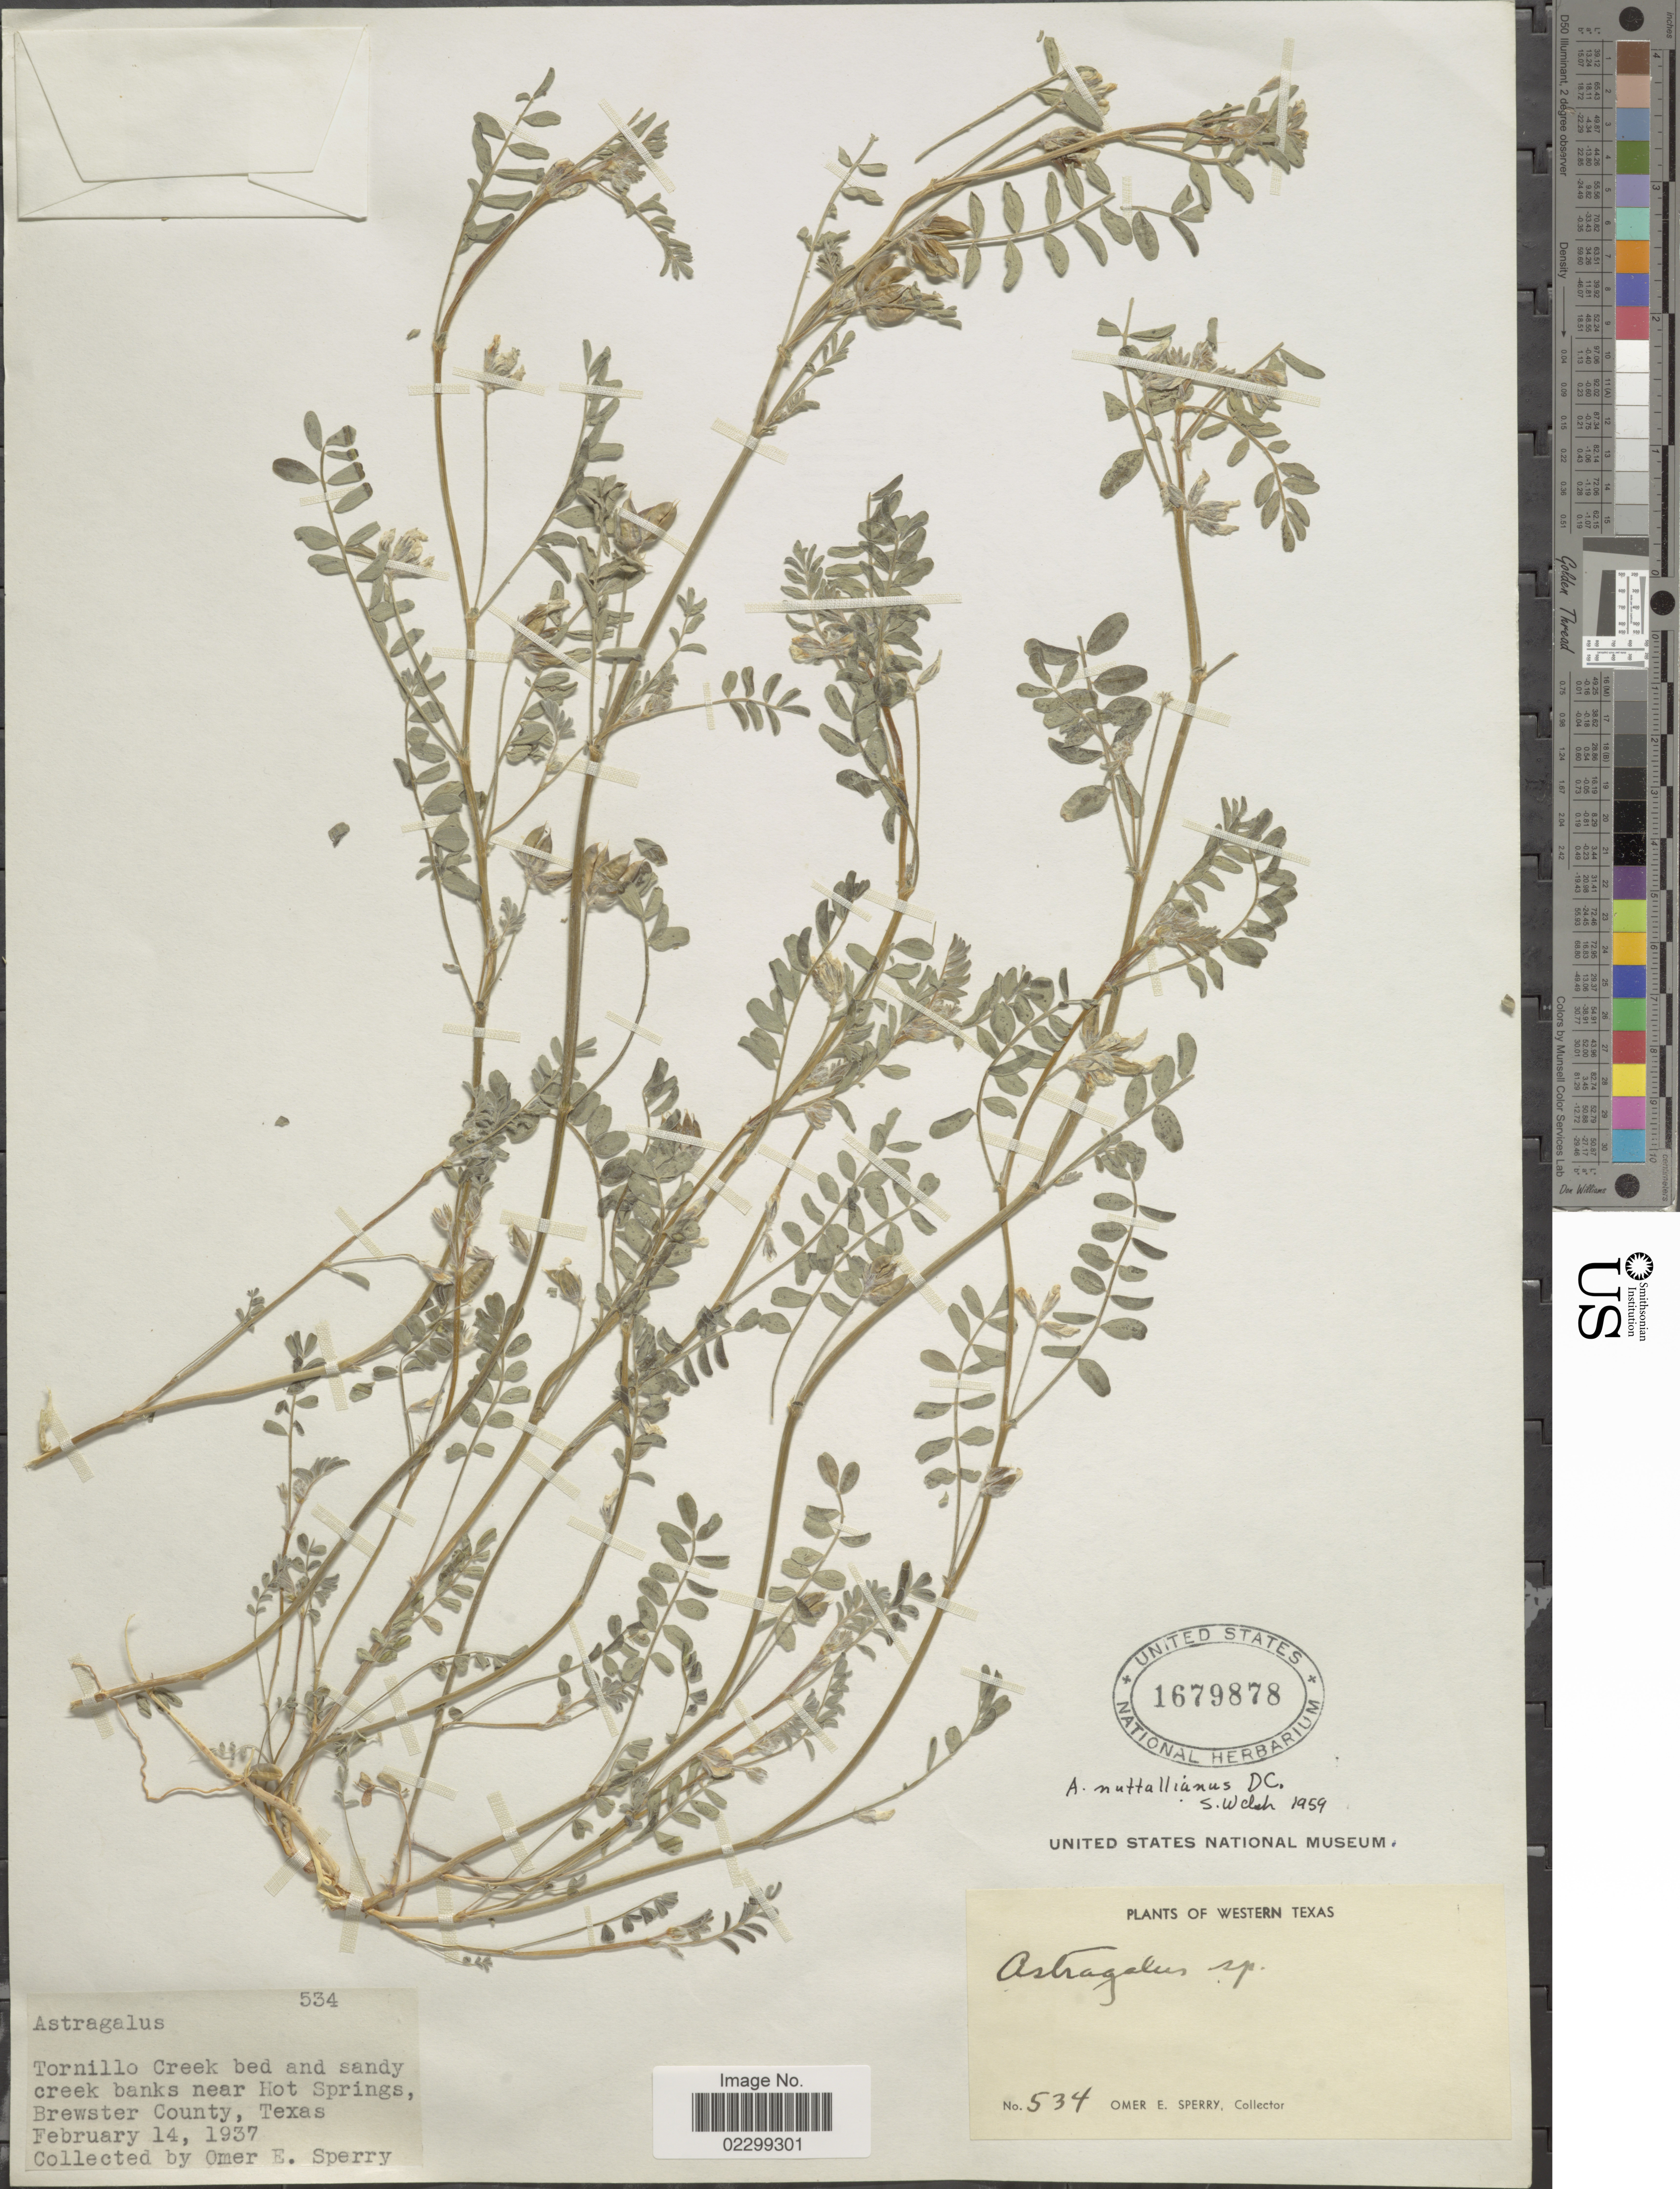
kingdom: Plantae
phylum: Tracheophyta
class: Magnoliopsida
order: Fabales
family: Fabaceae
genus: Astragalus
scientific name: Astragalus austrinus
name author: (Small) O.E. Schulz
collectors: O. E. Sperry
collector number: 534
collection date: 1937-02-14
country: United States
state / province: Texas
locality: Western Texas, Tornillo Creek bed and sandy creek banks near Hot Springs, Bewster County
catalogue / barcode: US 1679878